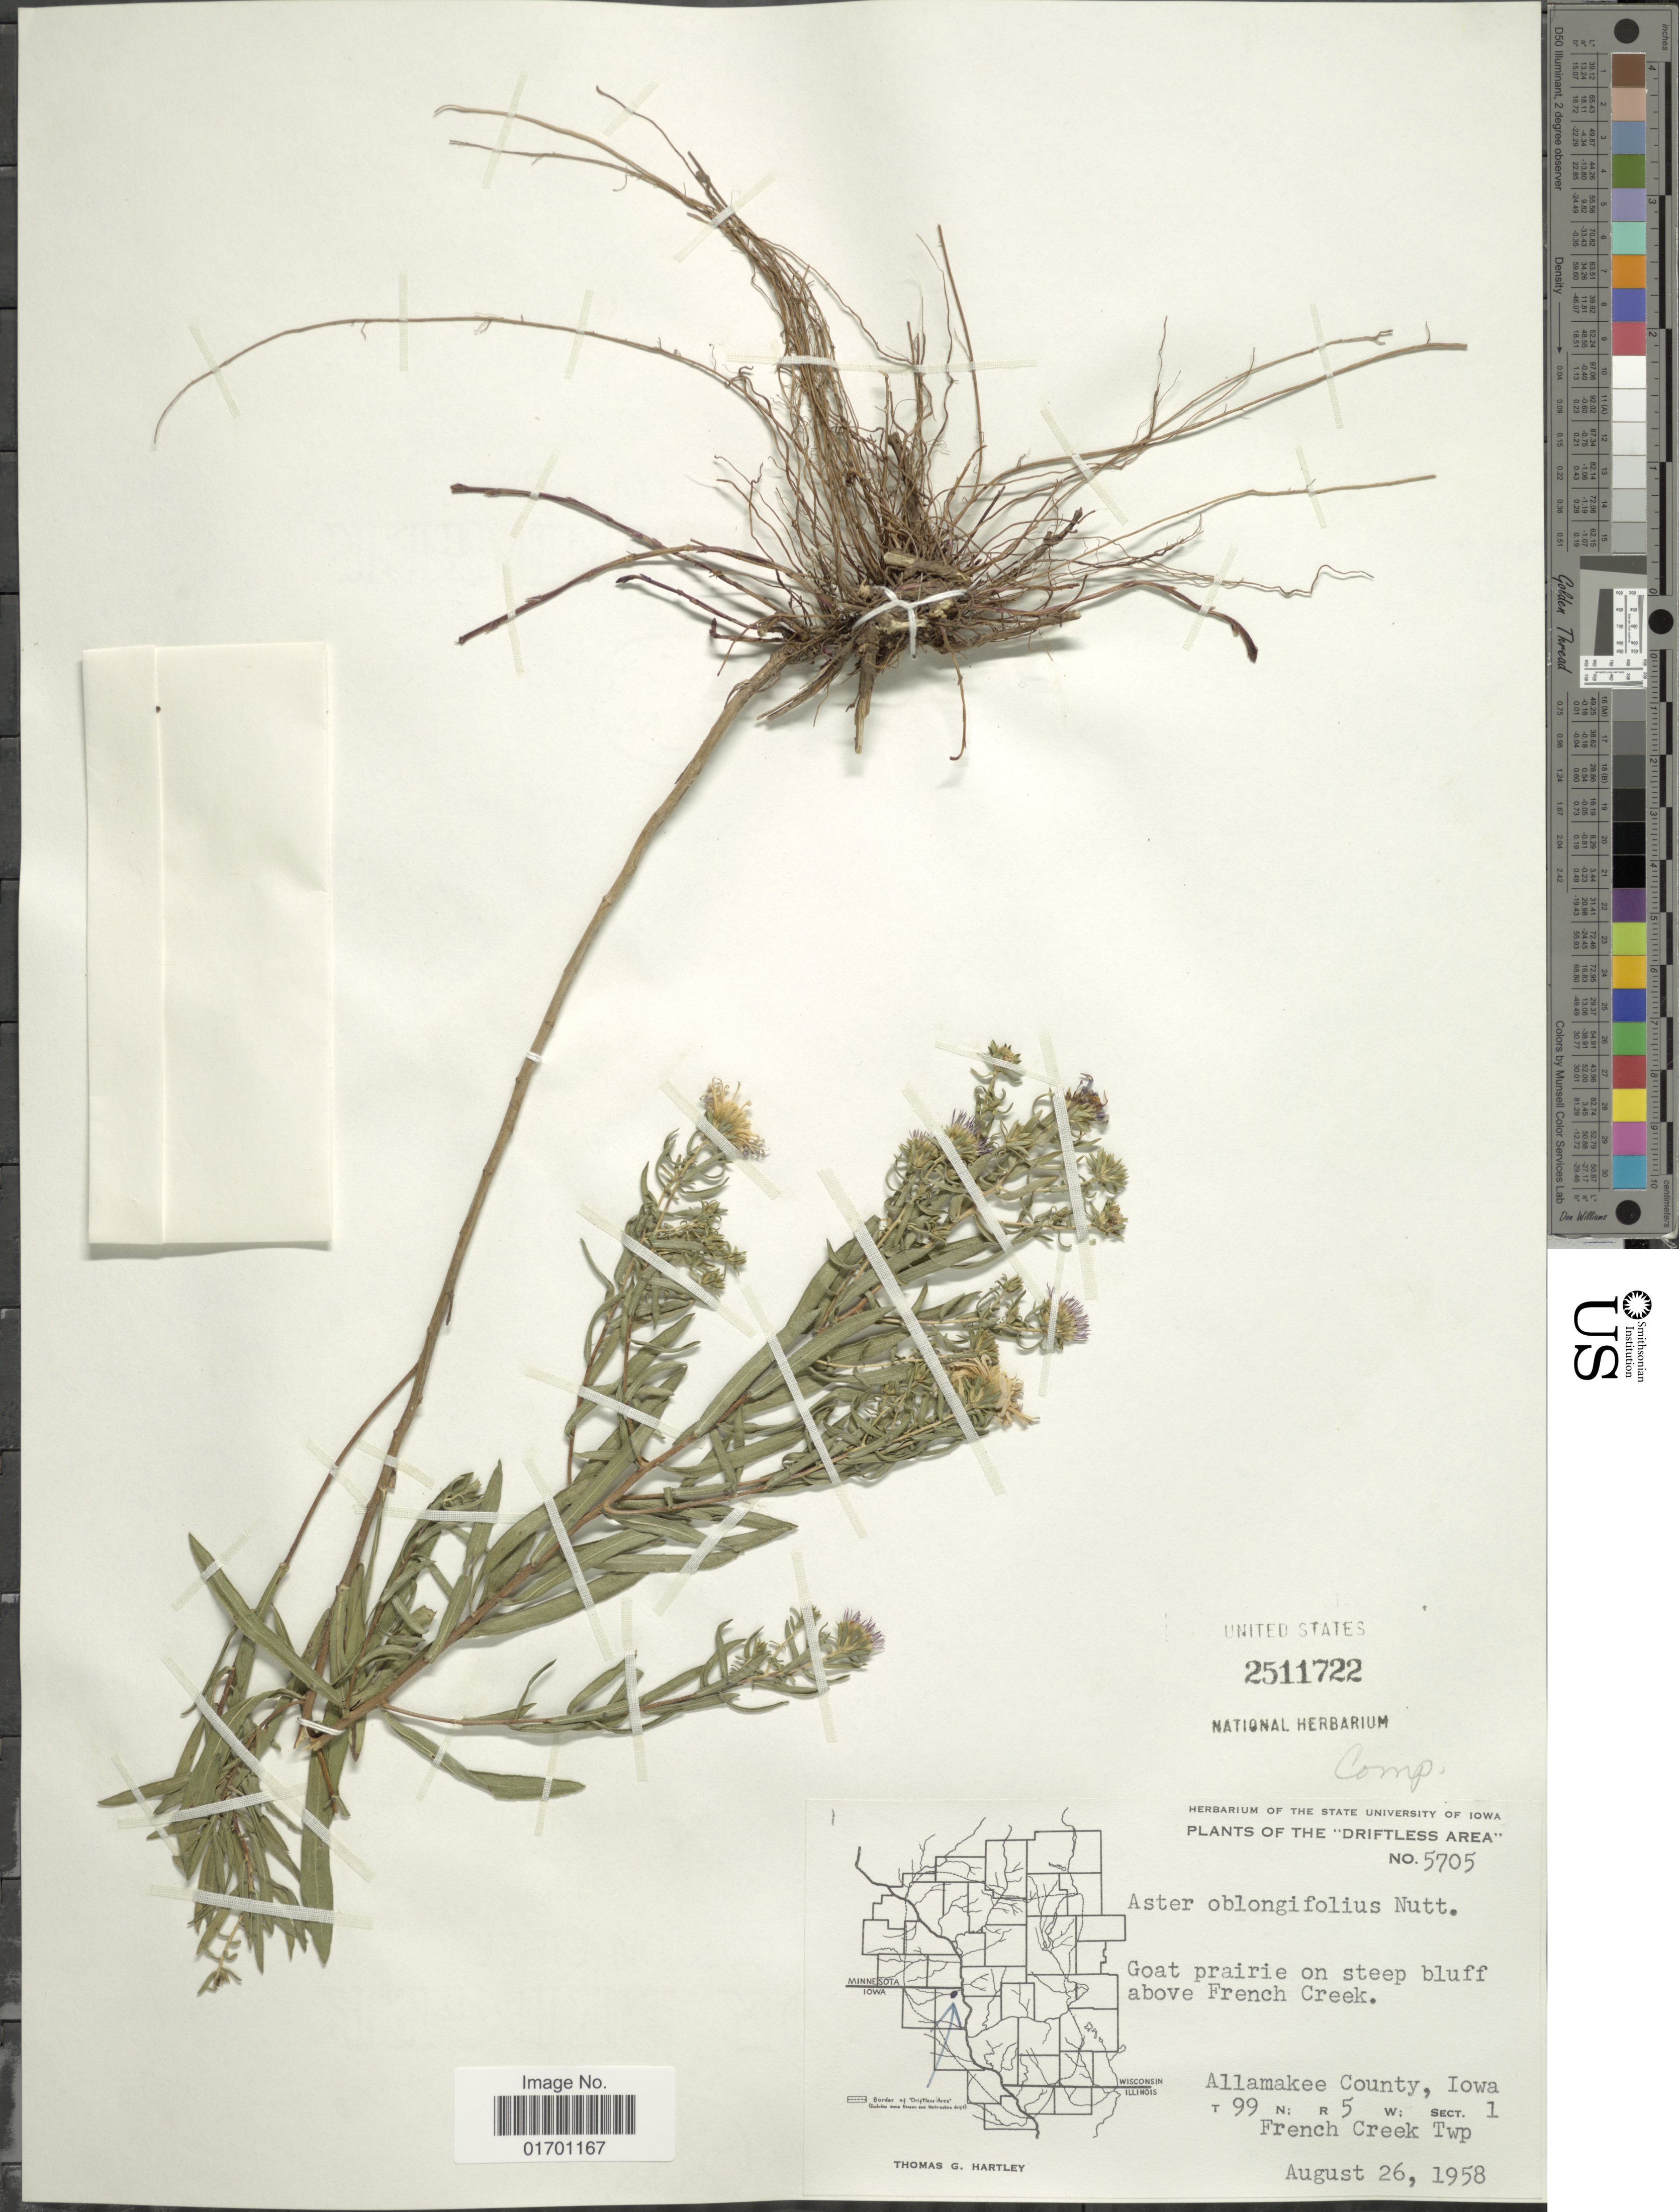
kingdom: Plantae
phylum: Tracheophyta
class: Magnoliopsida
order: Asterales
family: Asteraceae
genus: Symphyotrichum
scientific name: Symphyotrichum oblongifolium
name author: (Nutt.) G.L. Nesom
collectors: T. G. Hartley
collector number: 5705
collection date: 1958-08-26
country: United States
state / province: Iowa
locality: The "Driftless Area", Goat prairie on steep bluff above French Creek, Allamakee County, T 99 N; R 5 W ; sect 1 Frech Creek Twp.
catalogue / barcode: US 2511722